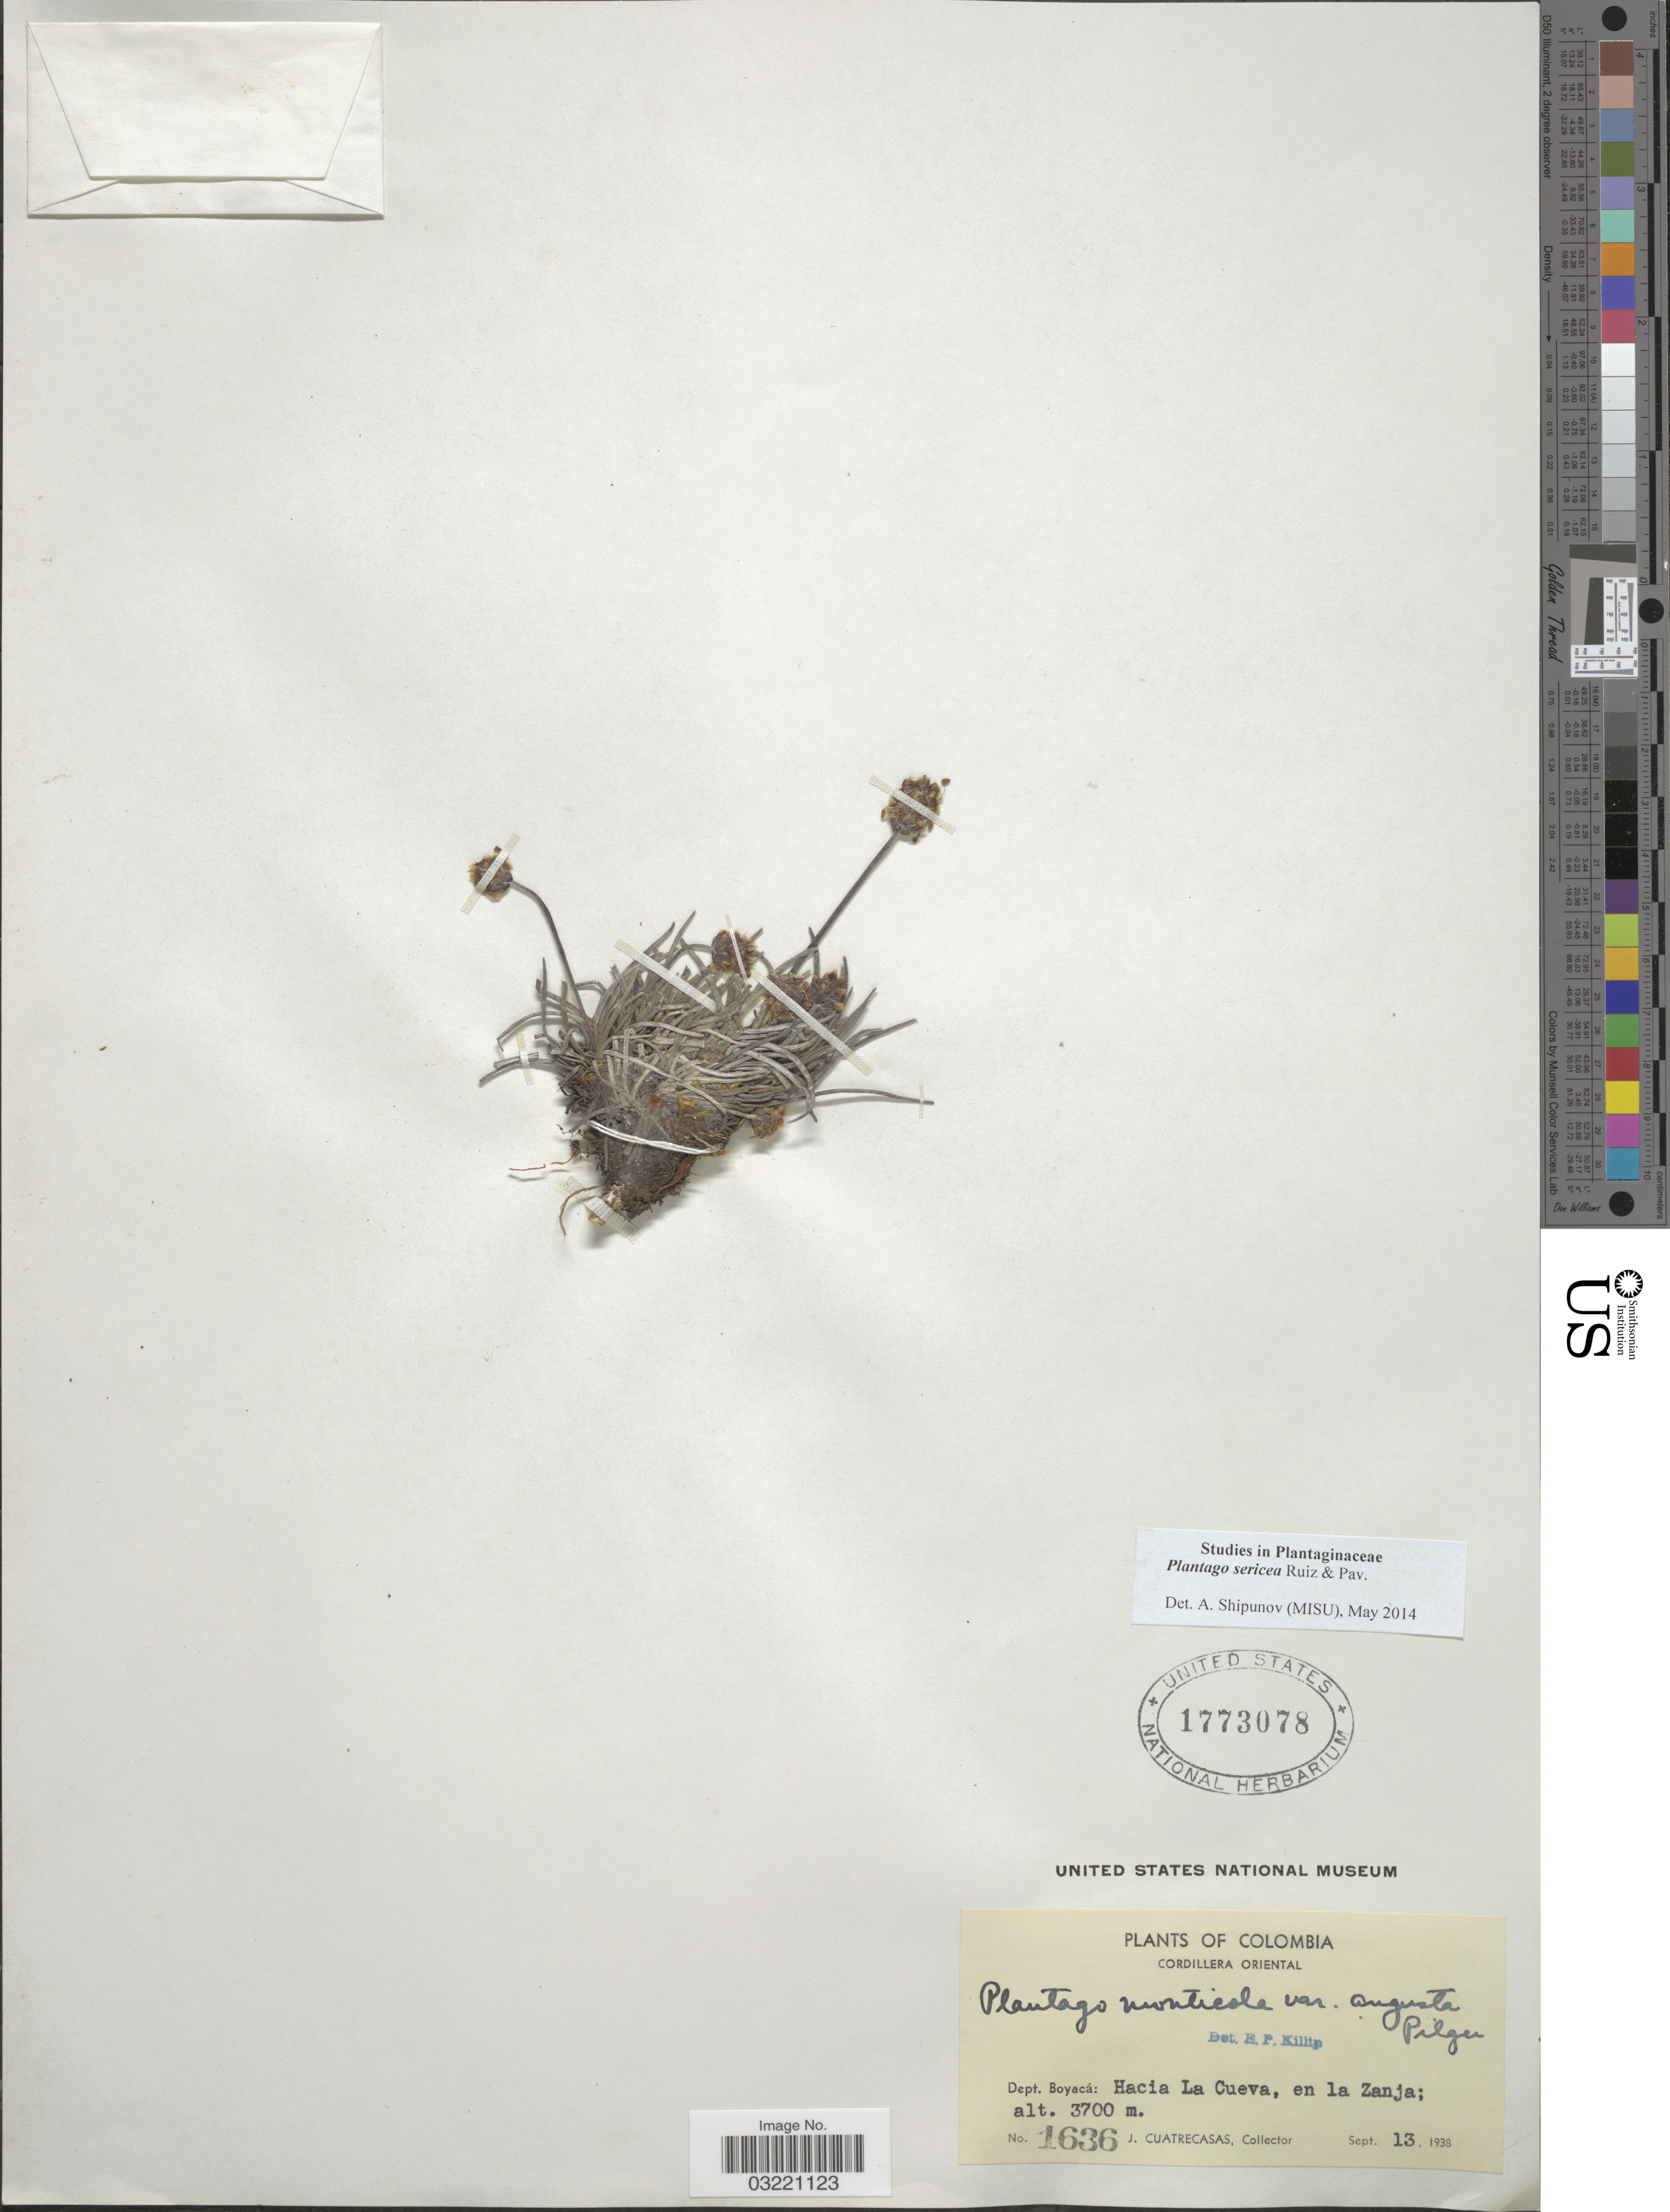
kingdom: Plantae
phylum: Tracheophyta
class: Magnoliopsida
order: Lamiales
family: Plantaginaceae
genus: Plantago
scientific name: Plantago sericea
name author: Ruiz & Pav.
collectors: J. Cuatrecasas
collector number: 1636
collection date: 1938-09-13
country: Colombia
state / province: Boyacá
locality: Dept. Boyacá: Hacia La Cueva, en la Zanja.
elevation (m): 3700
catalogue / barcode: US 1773078